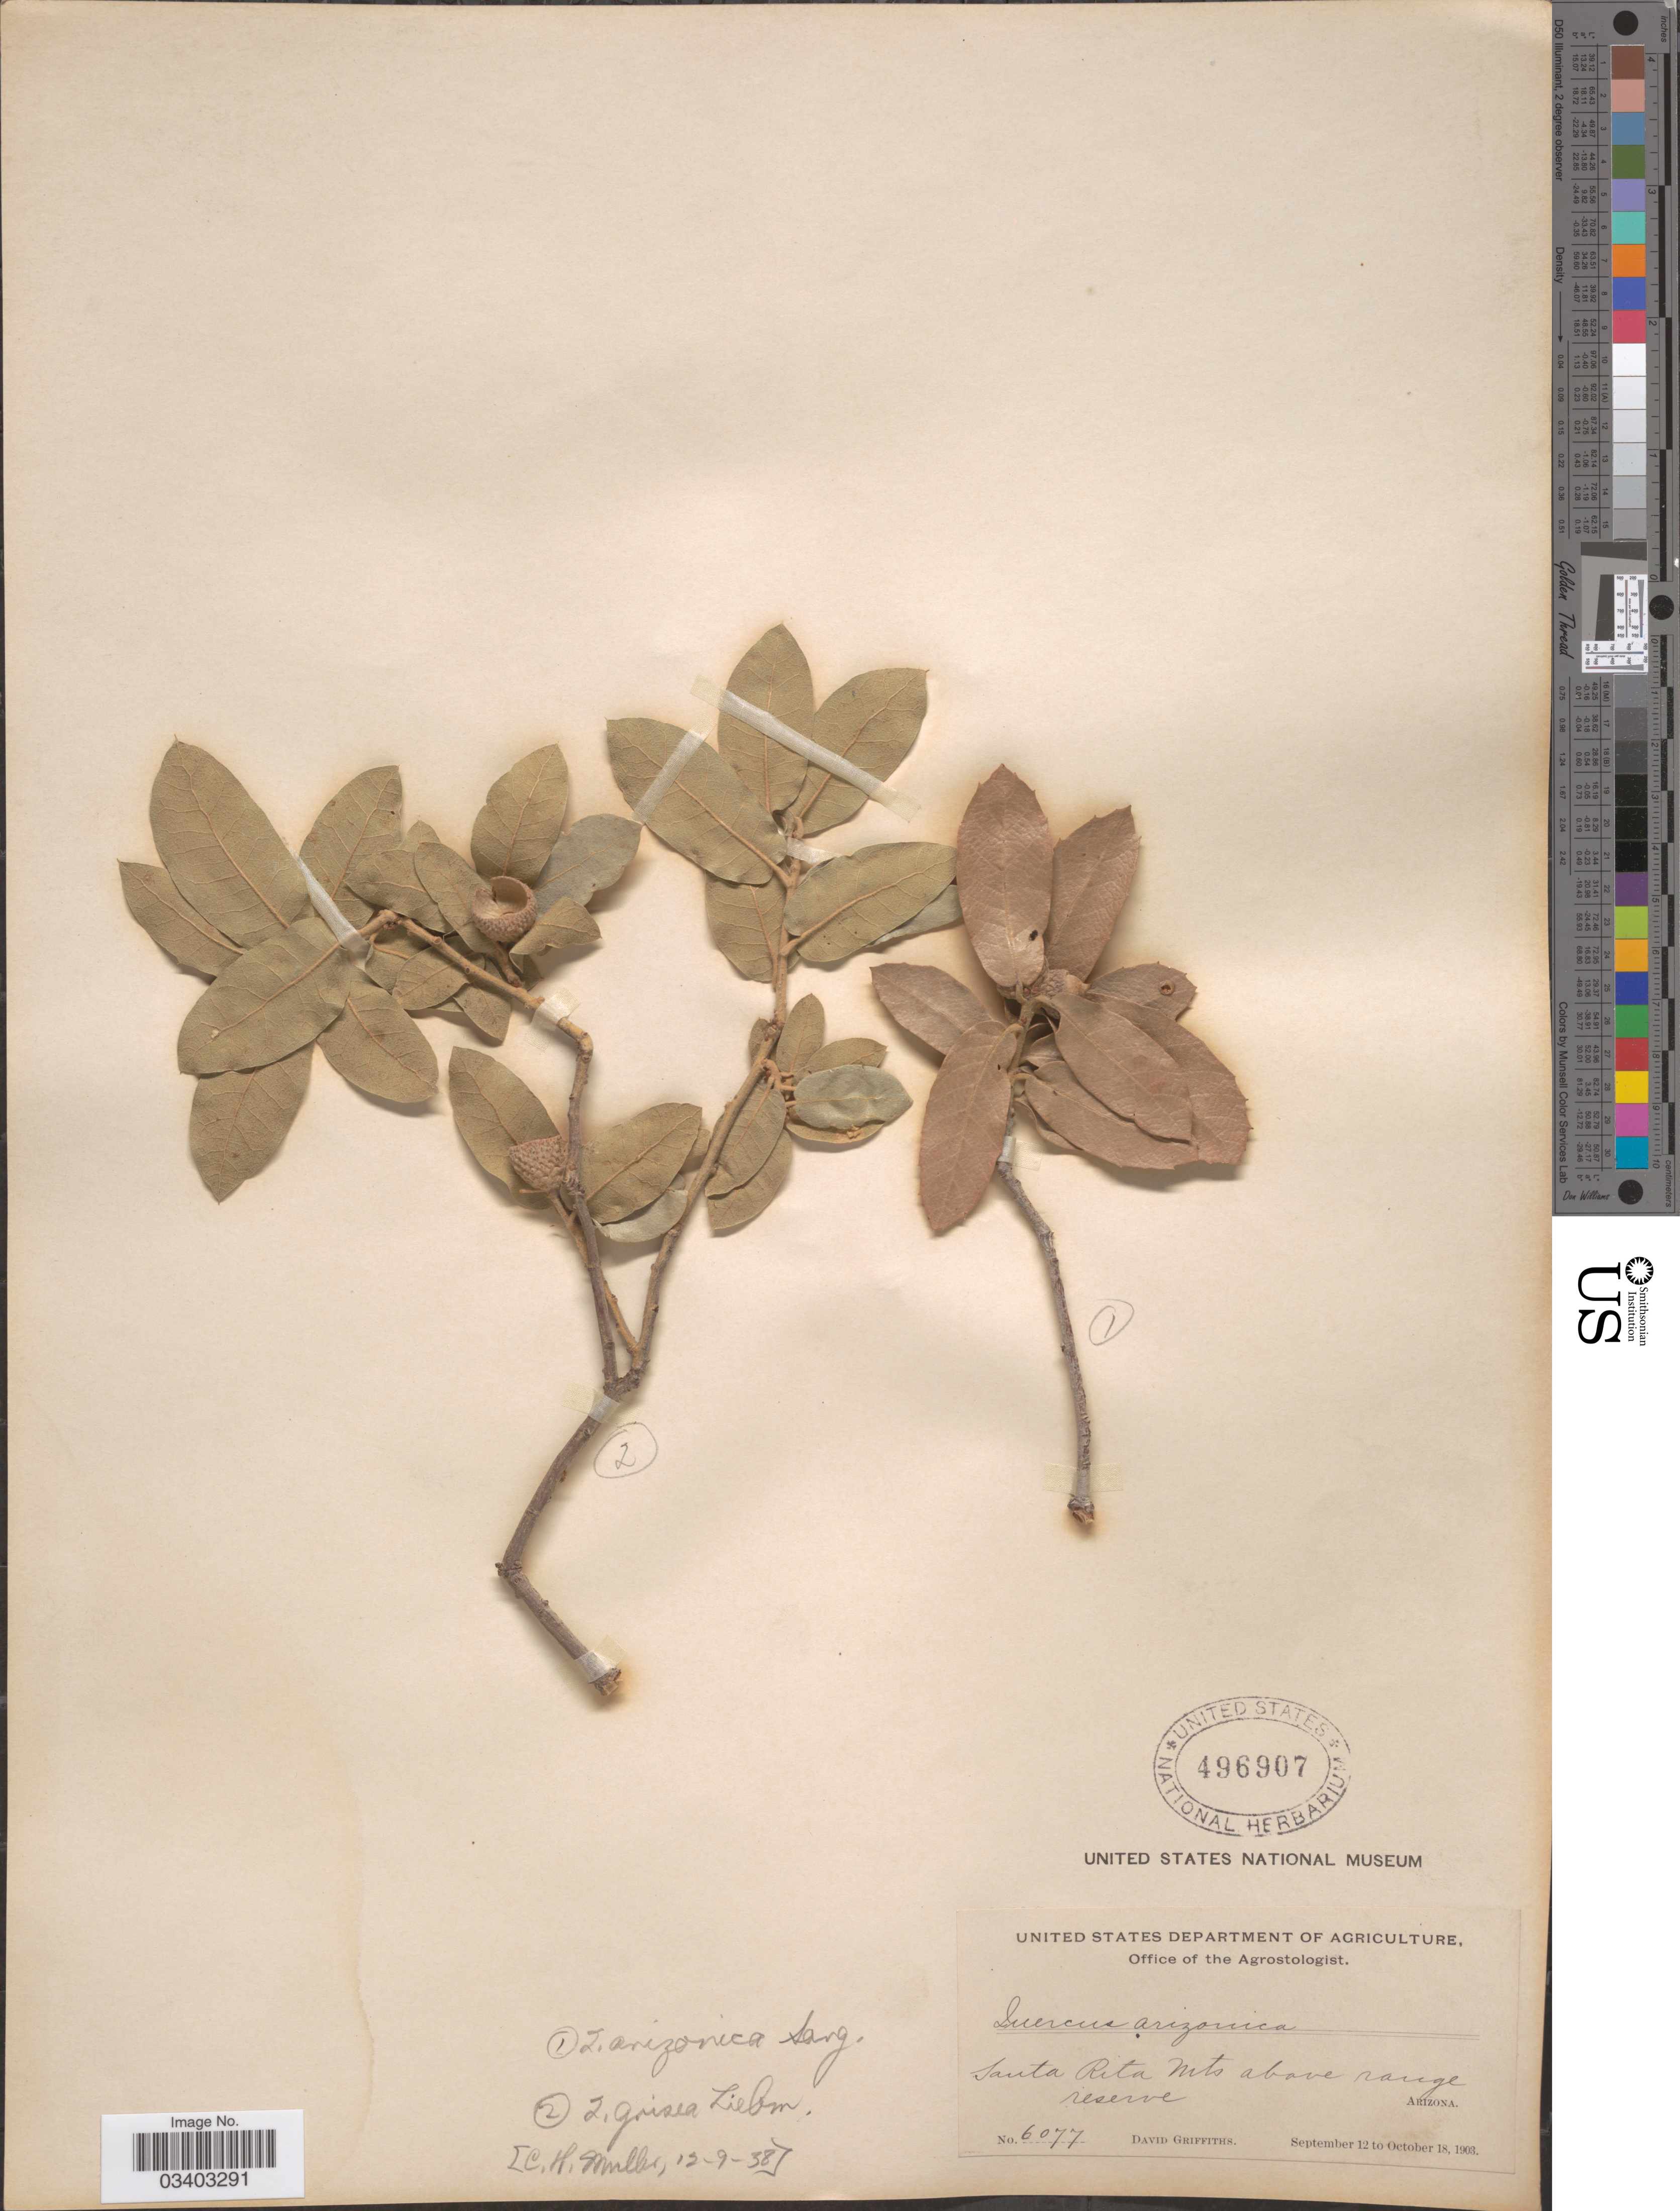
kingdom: Plantae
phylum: Tracheophyta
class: Magnoliopsida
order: Fagales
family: Fagaceae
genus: Quercus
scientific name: Quercus arizonica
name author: Sarg.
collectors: D. Griffiths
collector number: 6077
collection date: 1903-09-12/1903-10-18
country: United States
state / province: Arizona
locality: Santa Rita Mts above range reserve.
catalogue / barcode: US 496907